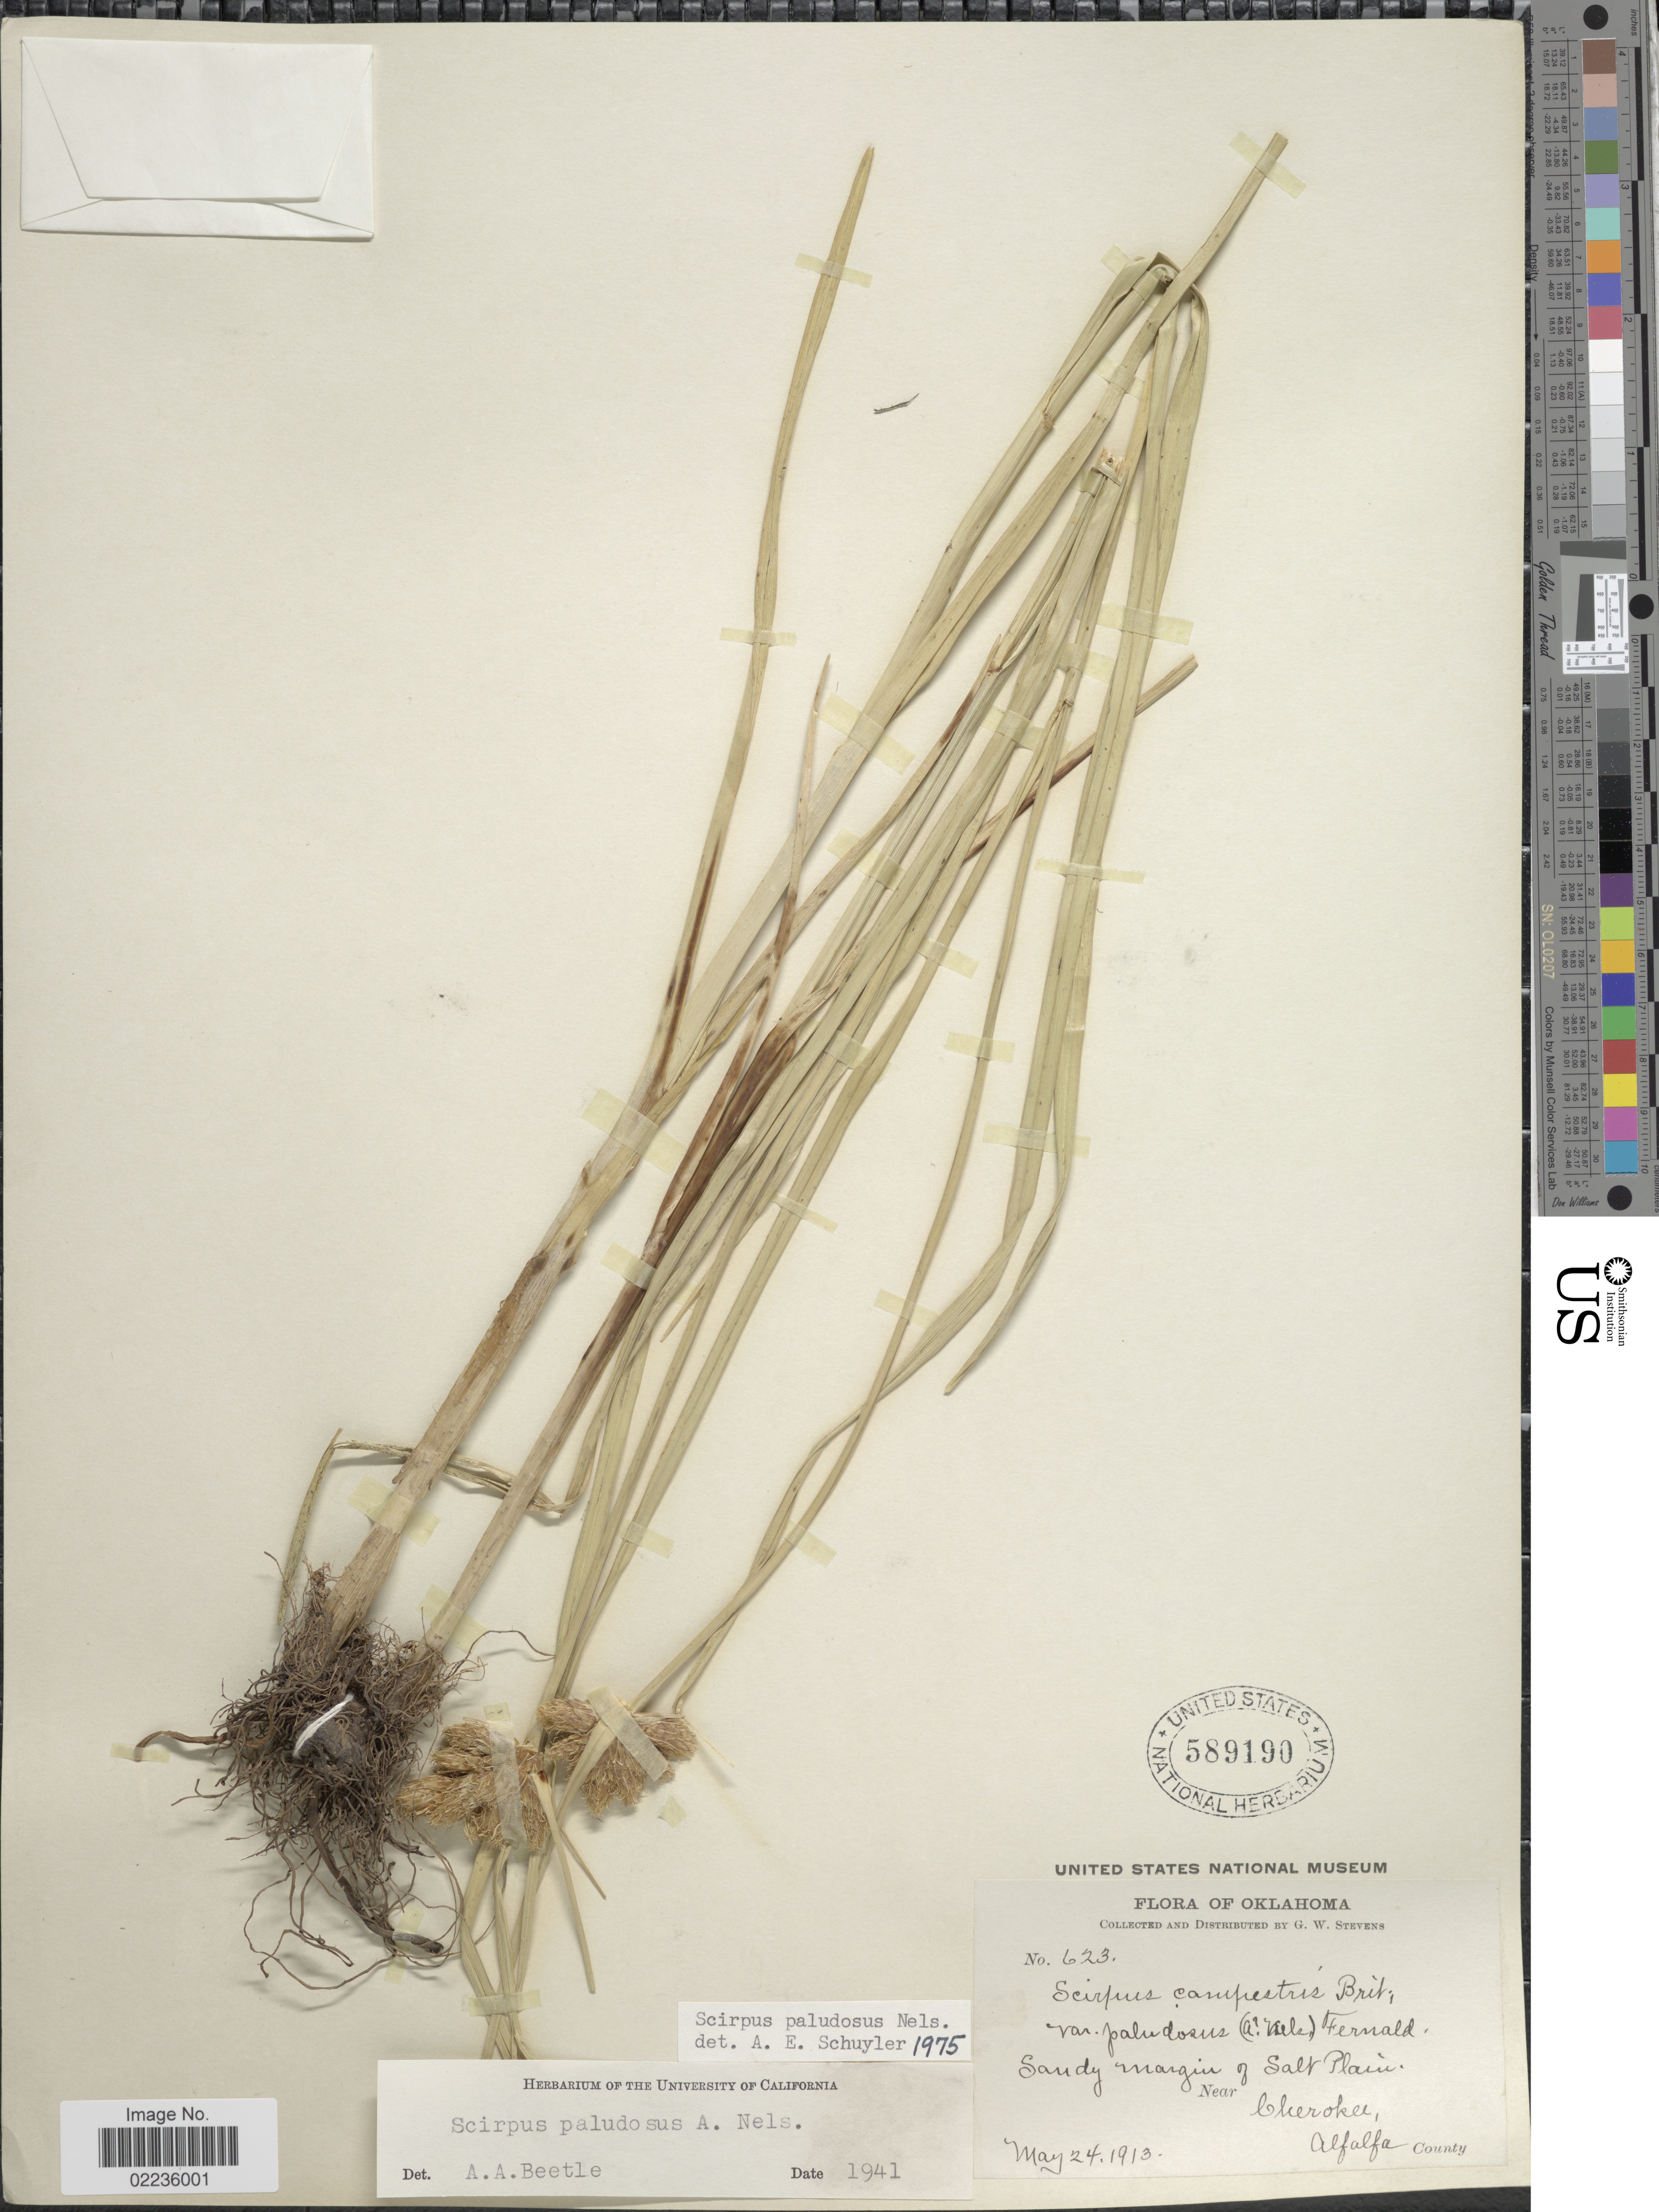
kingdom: Plantae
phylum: Tracheophyta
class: Liliopsida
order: Poales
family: Cyperaceae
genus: Bolboschoenus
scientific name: Bolboschoenus maritimus subsp. paludosus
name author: (A. Nelson) T. Koyama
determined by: Strong, M. T., (US), Smithsonian Institution - National Museum of Natural History (UNITED STATES)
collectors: G. W. Stevens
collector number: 623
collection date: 1913-05-24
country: United States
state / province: Oklahoma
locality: Sandy margin of Salt Plain. Near Cherokee, Alfalfa County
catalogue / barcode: US 589190